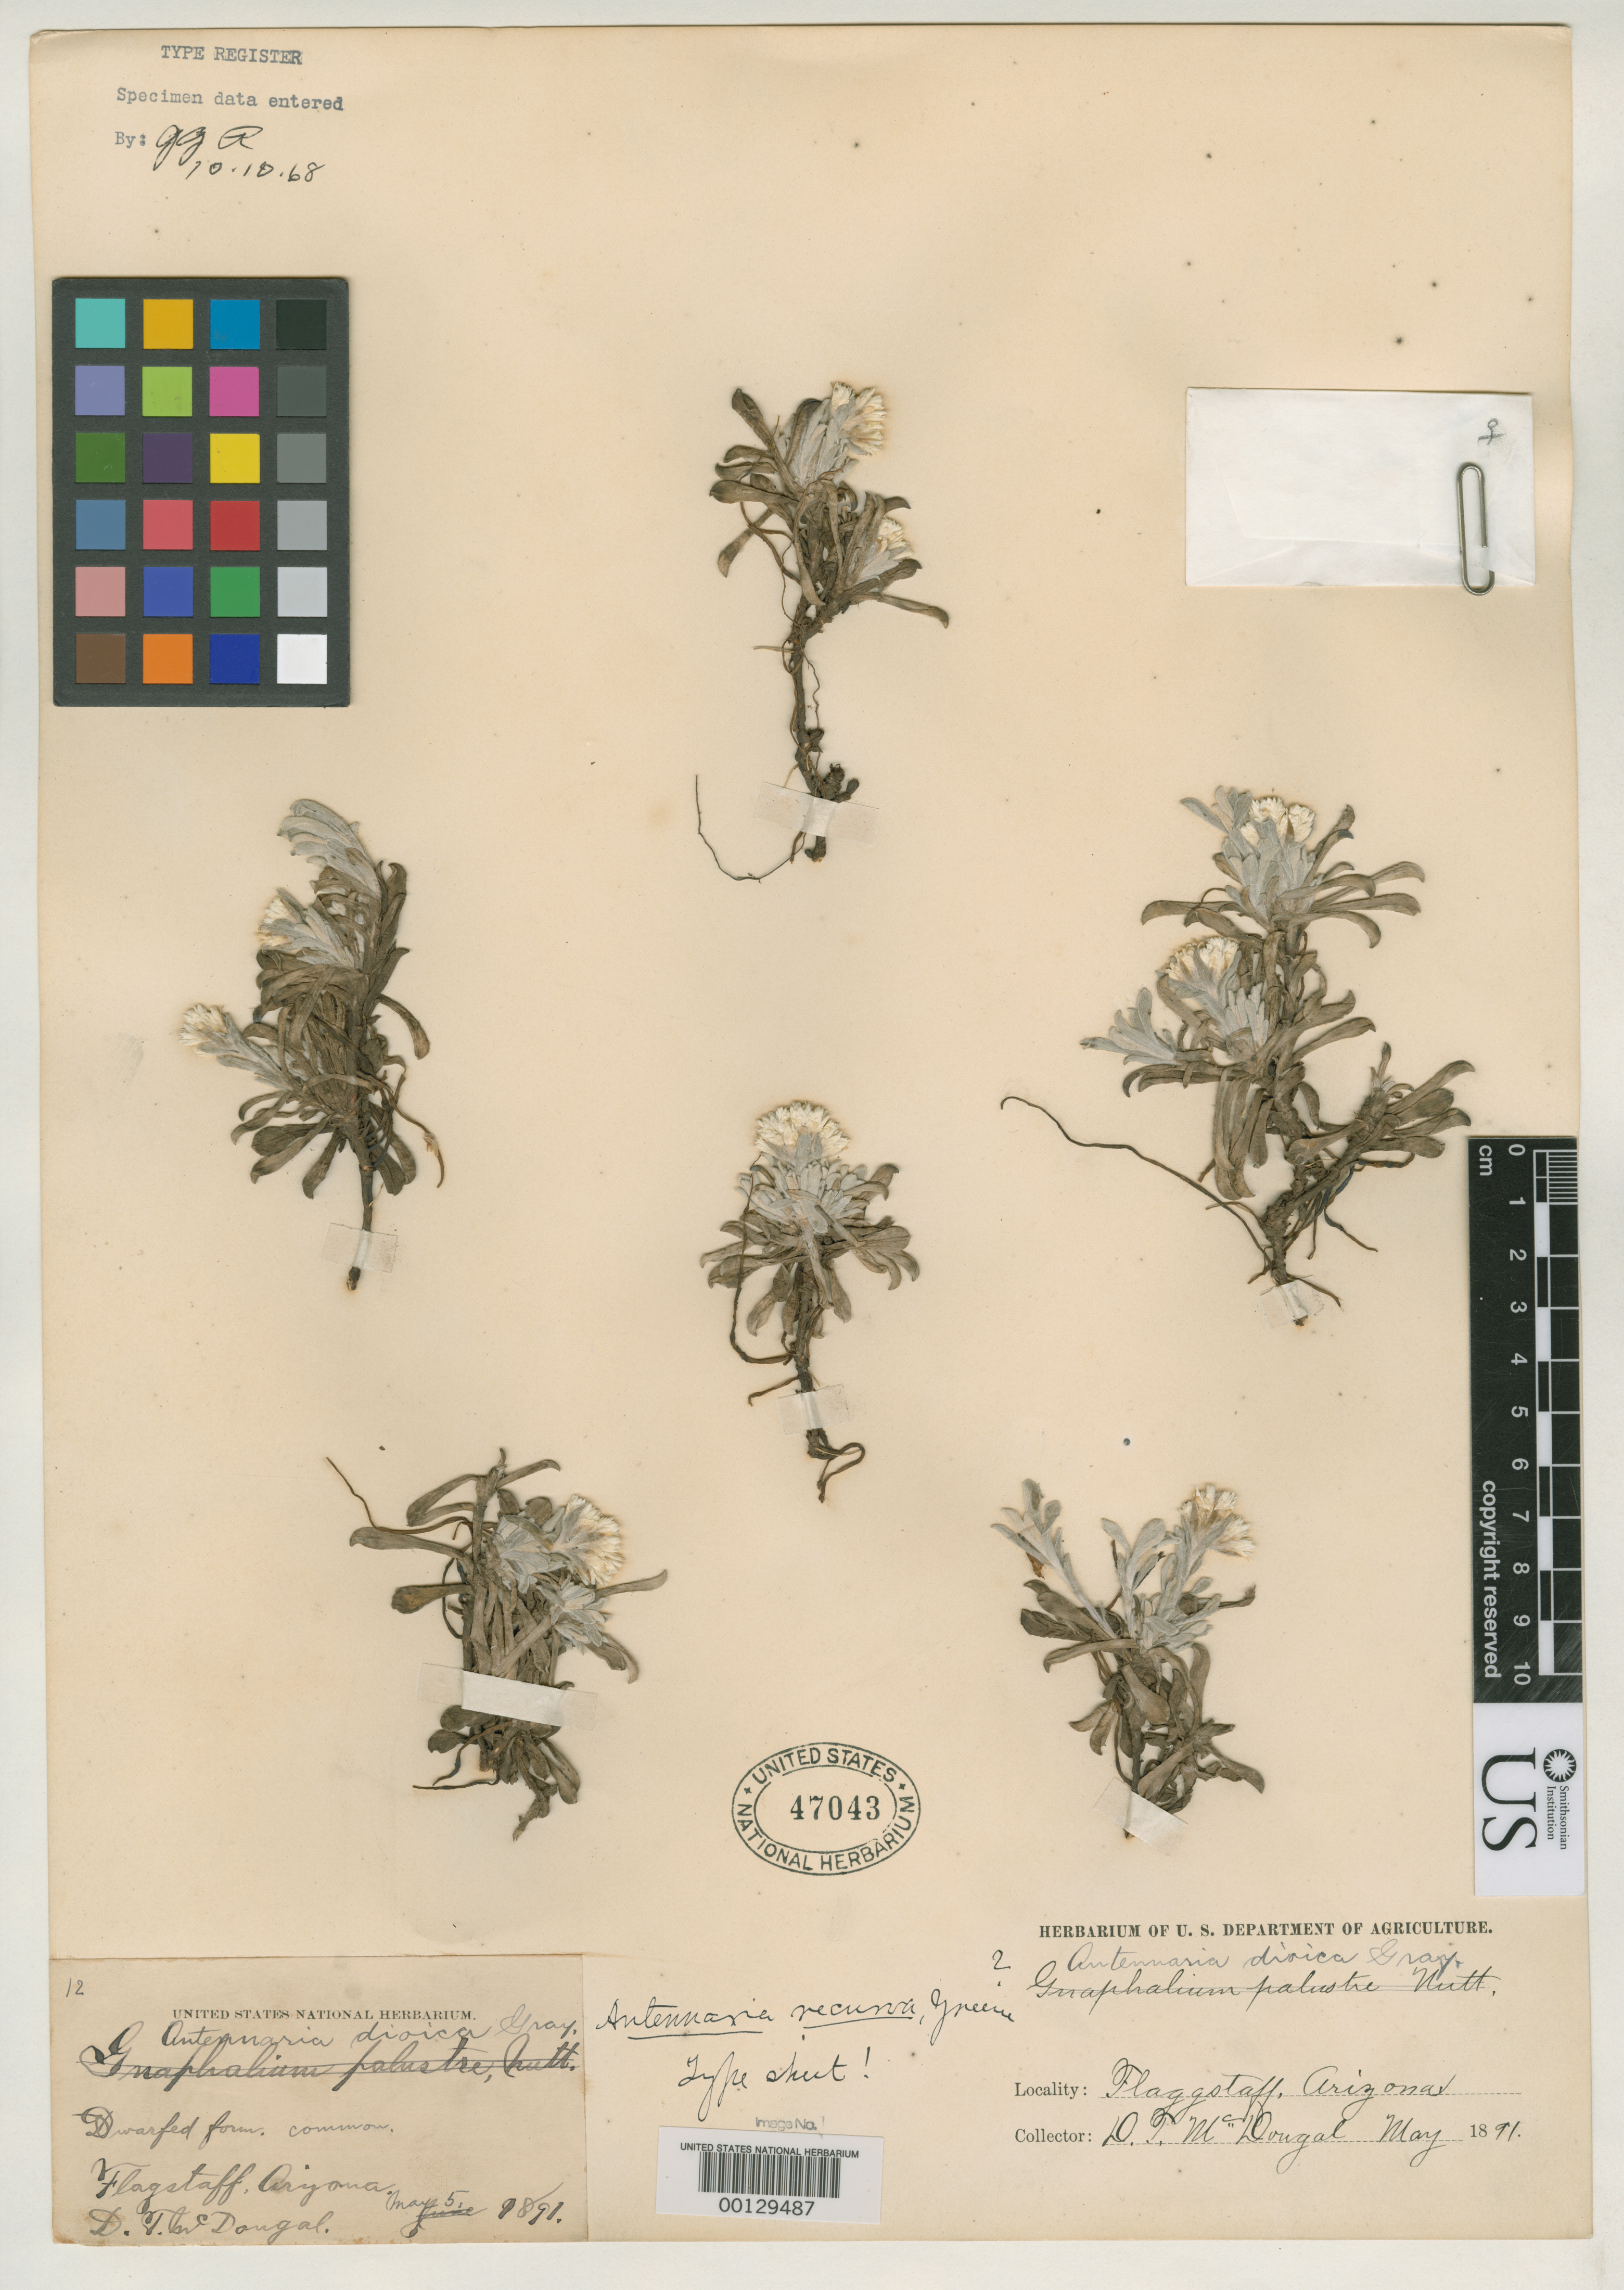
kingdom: Plantae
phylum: Tracheophyta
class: Magnoliopsida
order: Asterales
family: Asteraceae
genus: Antennaria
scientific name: Antennaria recurva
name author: Greene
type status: Type Collection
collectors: D. T. MacDougal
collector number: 12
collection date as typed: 05 May 1891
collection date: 1891-05-05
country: United States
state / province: Arizona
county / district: Coconino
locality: Flagstaff.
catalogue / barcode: US 47043